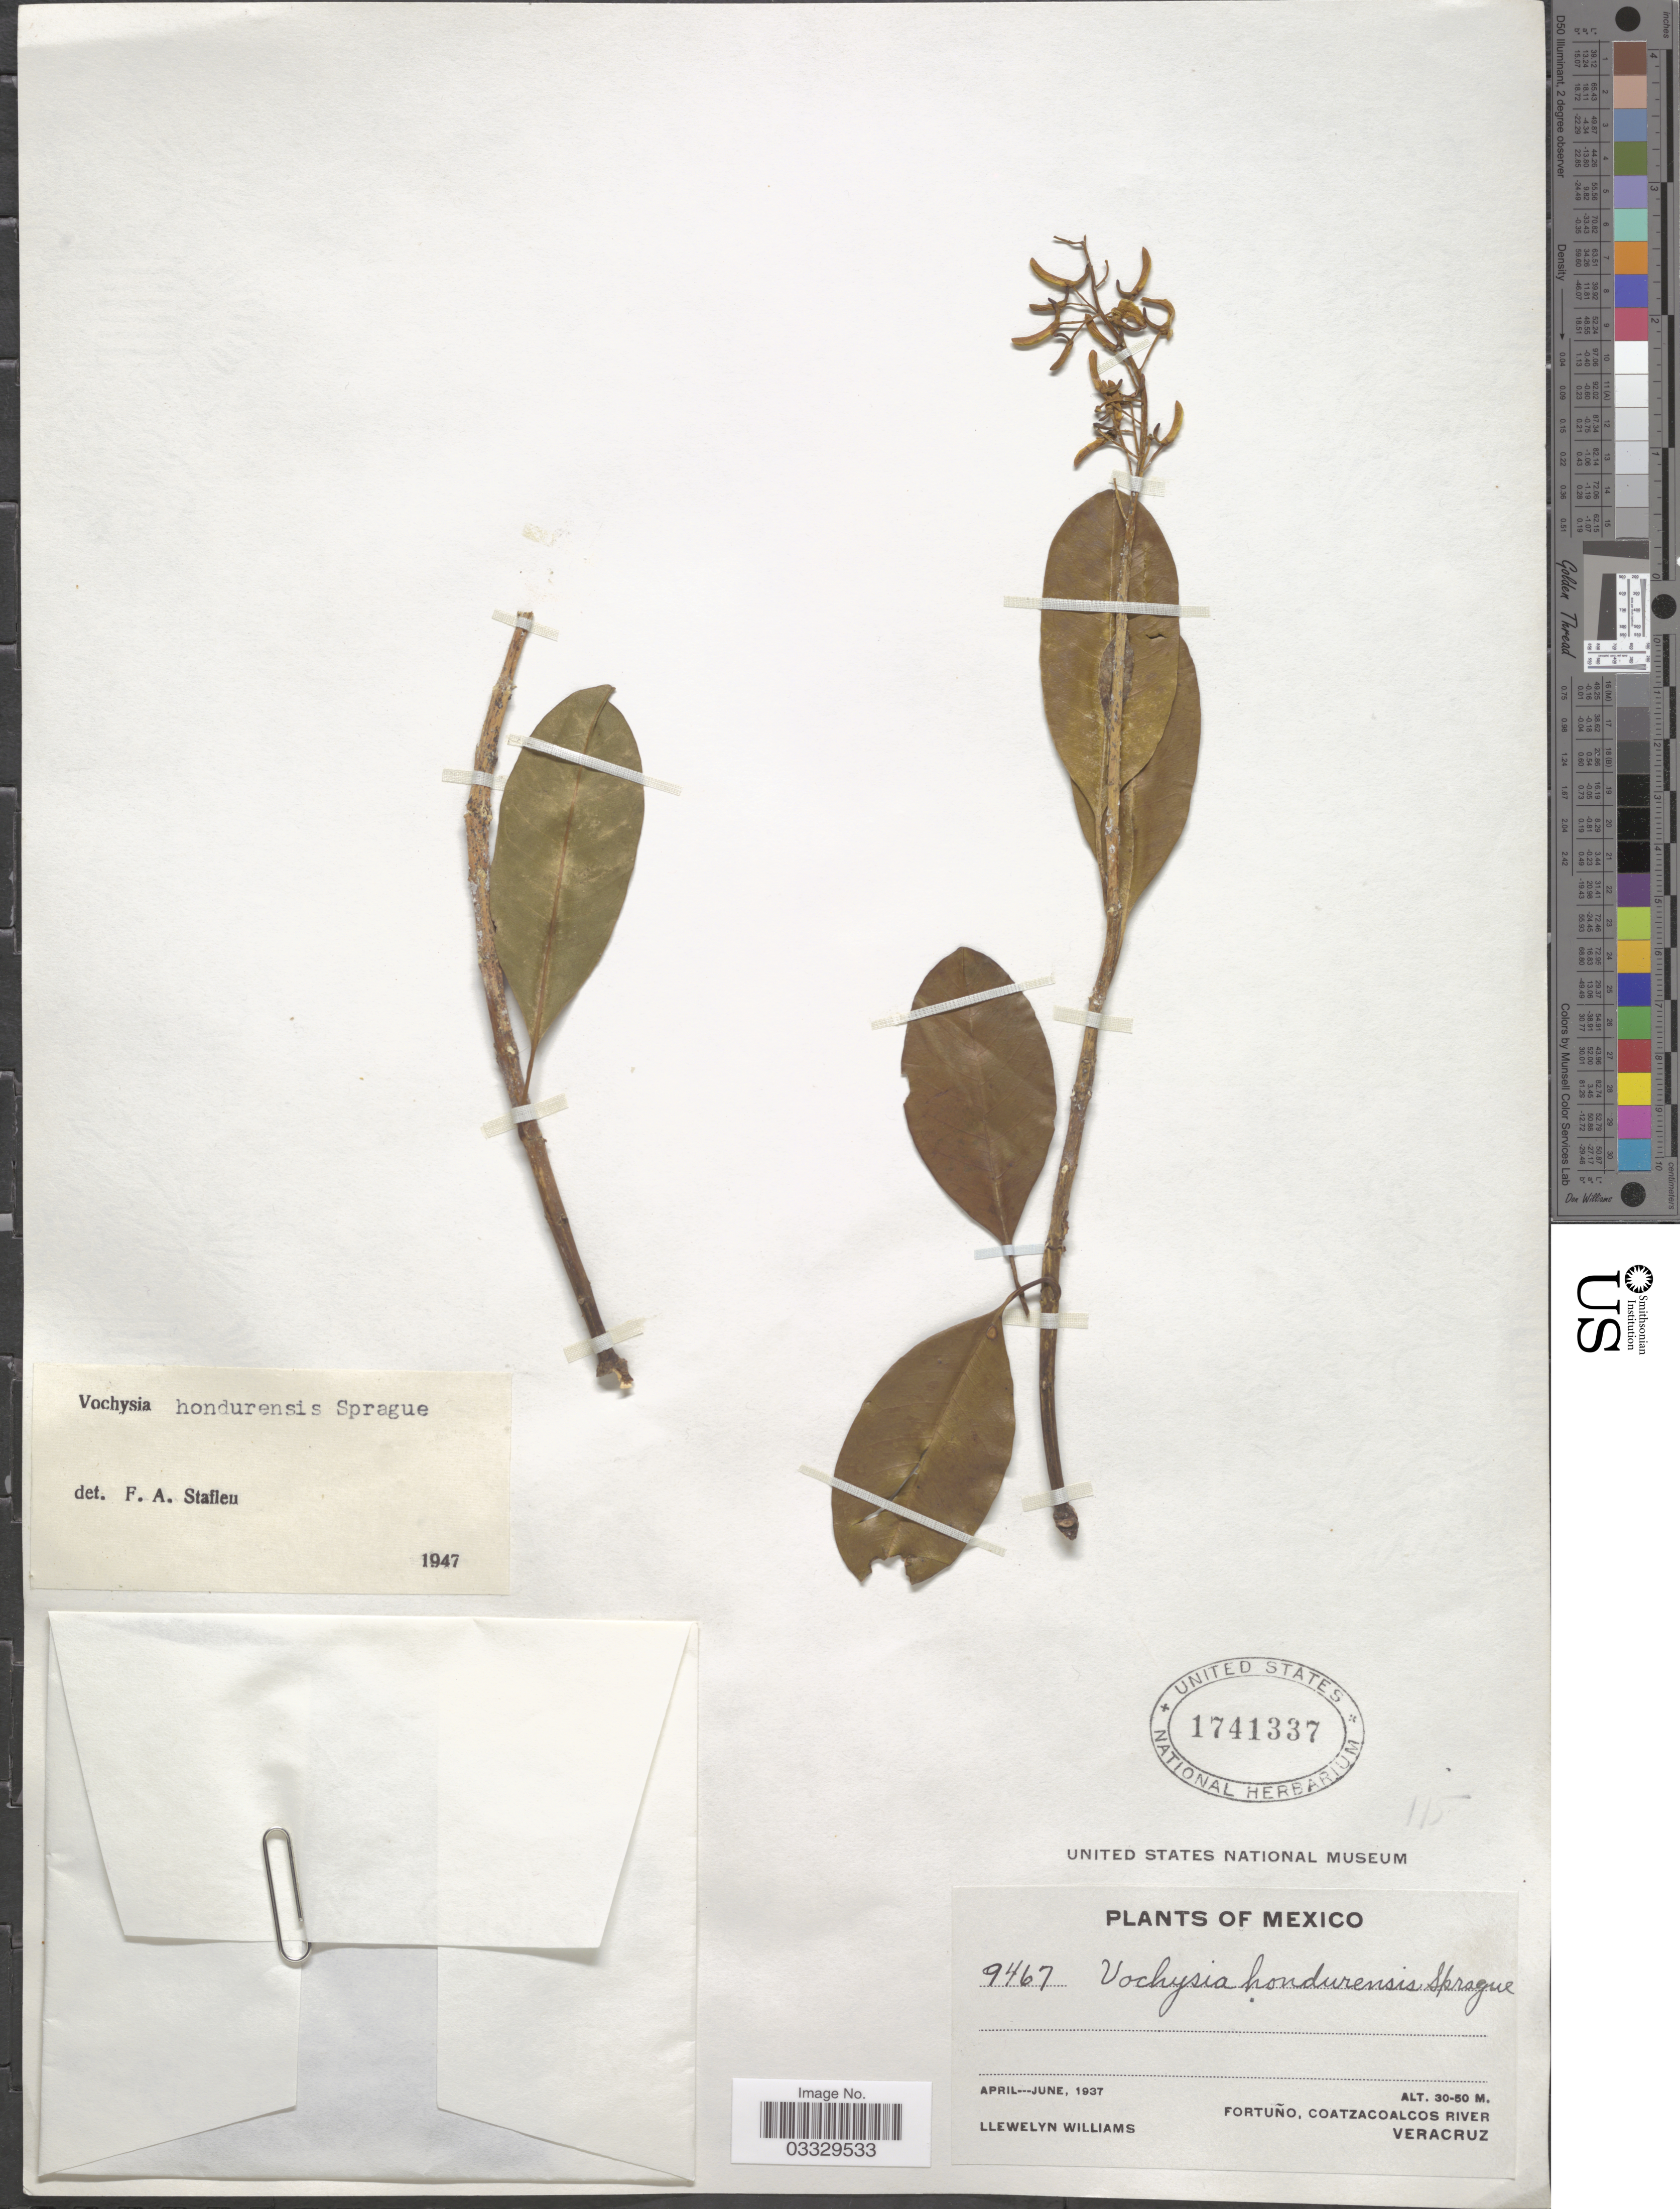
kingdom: Plantae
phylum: Tracheophyta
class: Magnoliopsida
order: Myrtales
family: Vochysiaceae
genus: Vochysia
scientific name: Vochysia hondurensis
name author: Sprague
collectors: Ll. Williams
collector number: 9467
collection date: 1937-04/1937-06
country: Mexico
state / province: Veracruz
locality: Fortuño, Coatzacoalcos River. Veracruz.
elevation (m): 30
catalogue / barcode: US 1741337